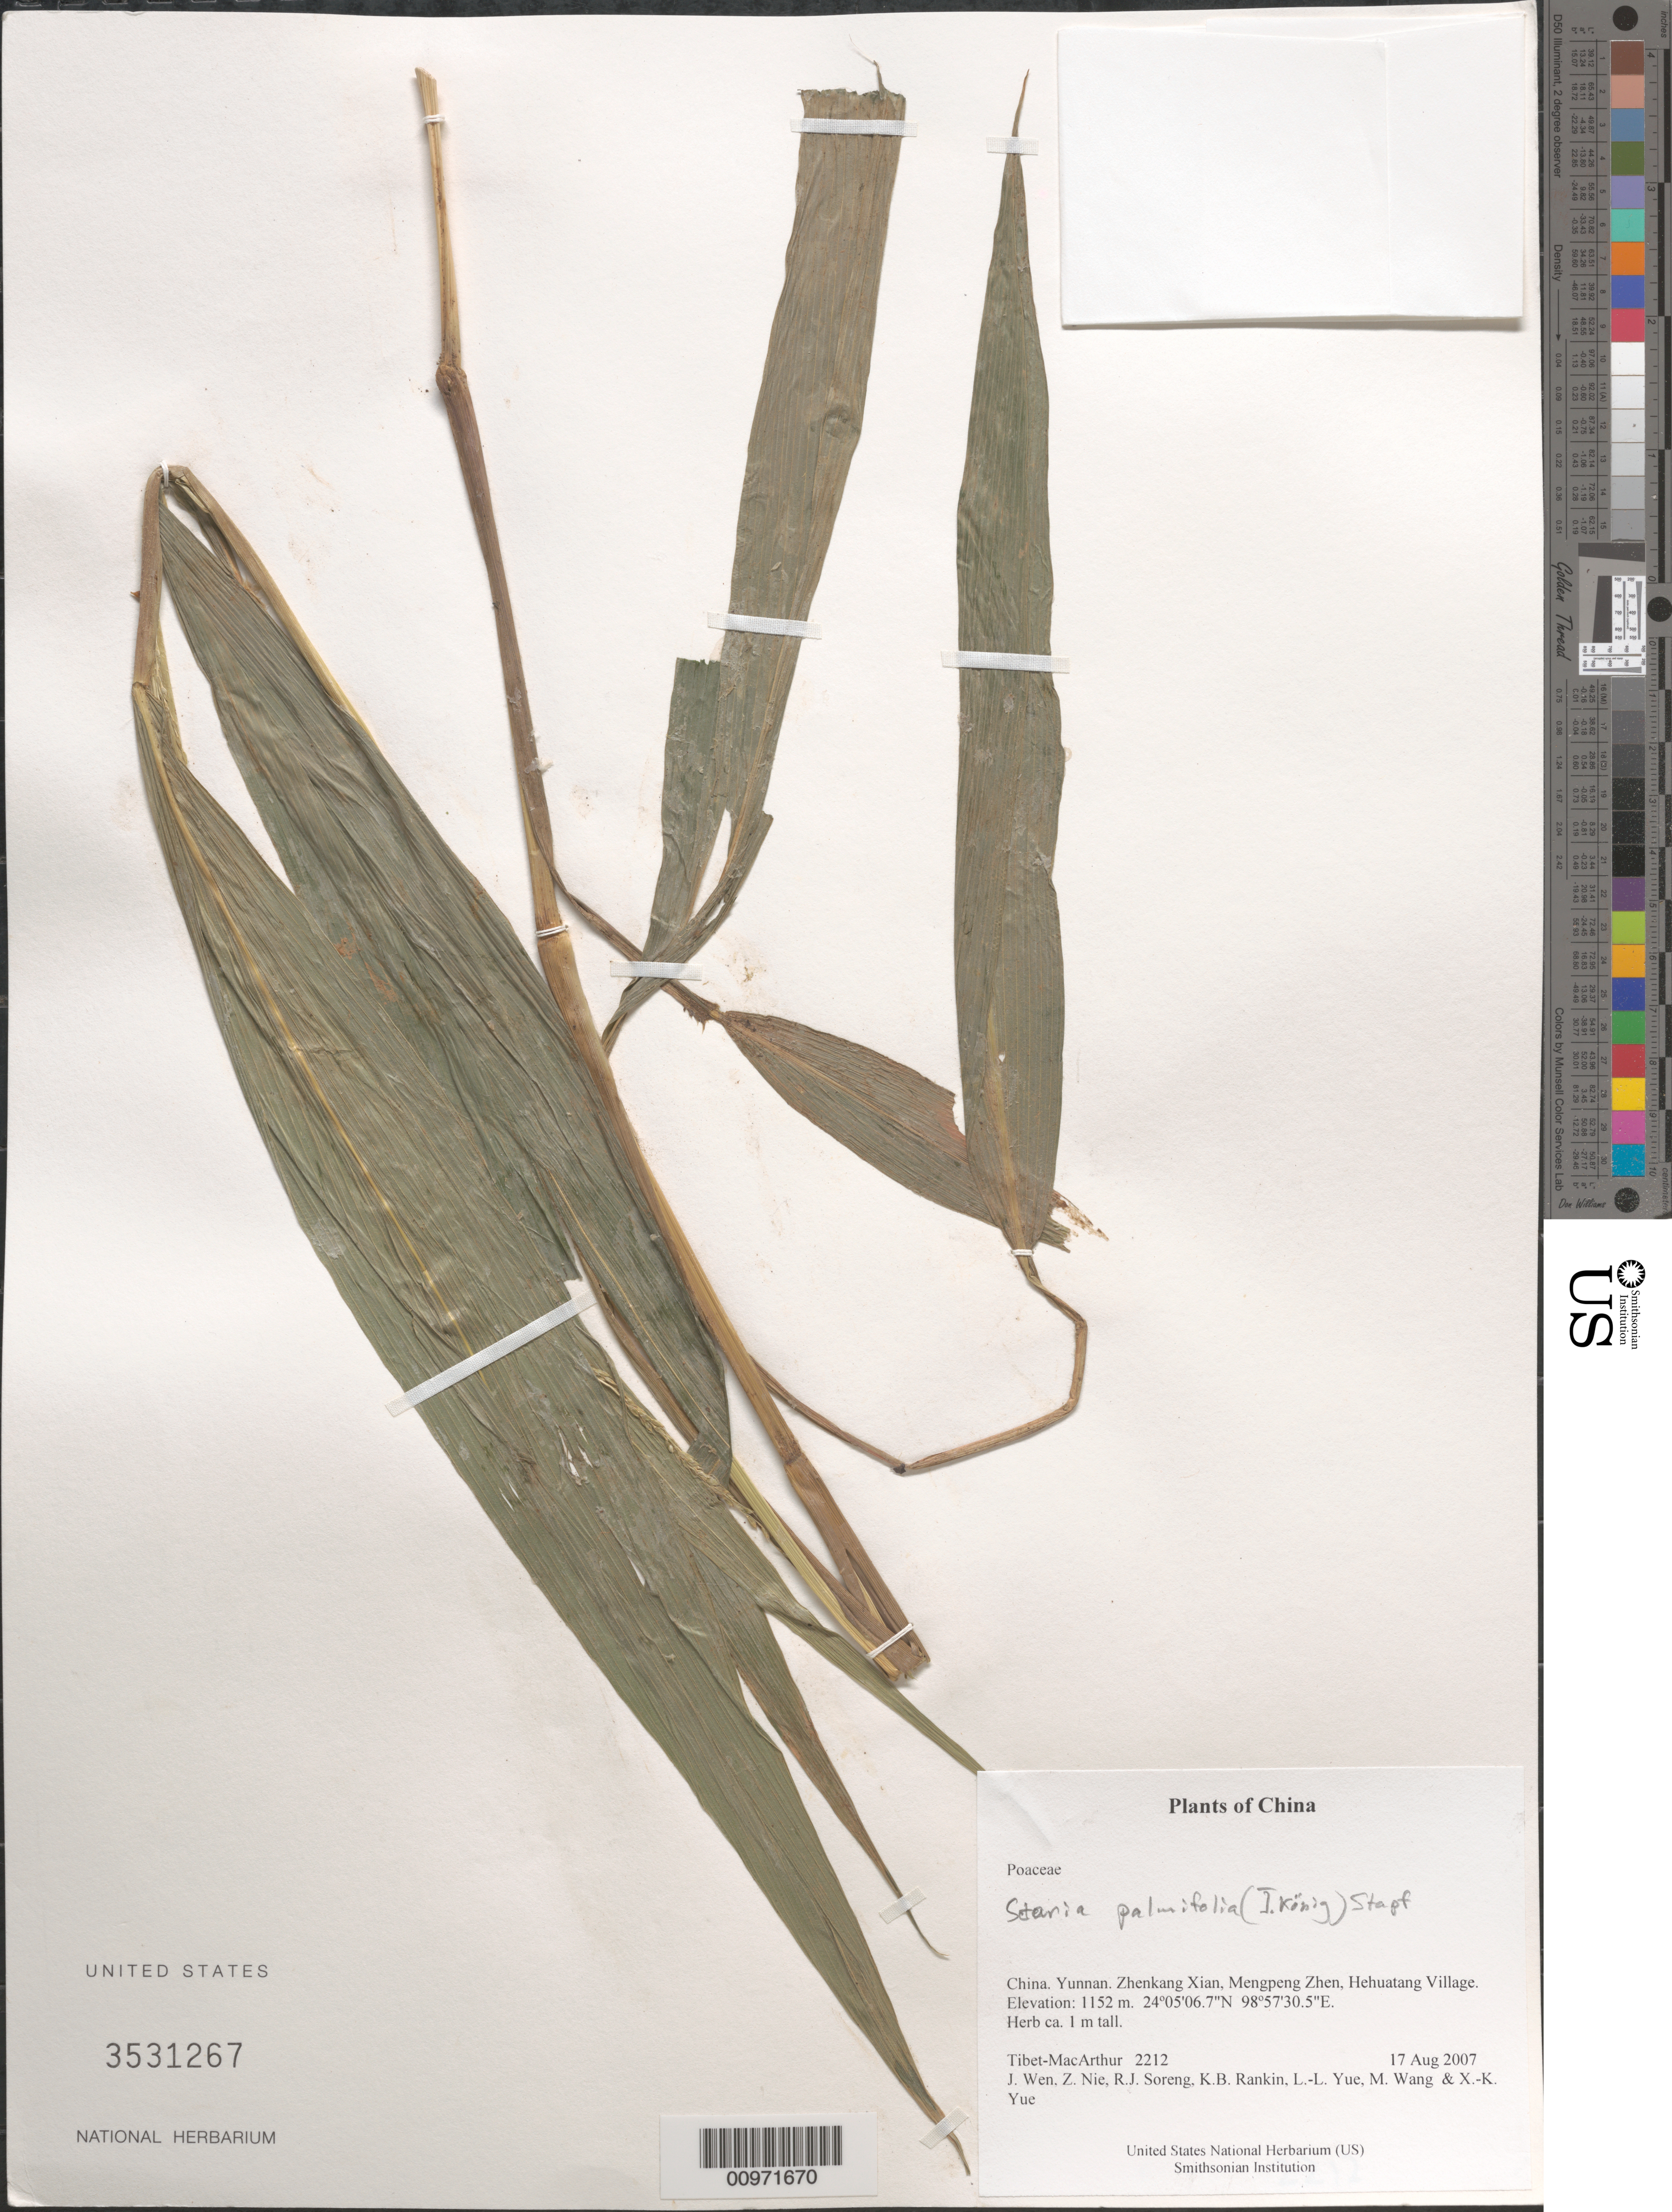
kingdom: Plantae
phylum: Tracheophyta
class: Liliopsida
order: Poales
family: Poaceae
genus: Setaria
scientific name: Setaria palmifolia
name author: (J. Koenig) Stapf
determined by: Soreng, Robert J., Research Associate (BOT), Smithsonian Institution - National Museum of Natural History (UNITED STATES)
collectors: Tibet-MacArthur, J. Wen, Z. Nie, R. J. Soreng, K. Rankin, L. Yue, M. Wang & X. Yue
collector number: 2212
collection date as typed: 17 Aug 2007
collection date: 2007-08-17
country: China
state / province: Yunnan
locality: Zhenkang Xian, Mengpeng Zhen, Hehuatang Village.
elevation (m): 1152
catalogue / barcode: US 3531267